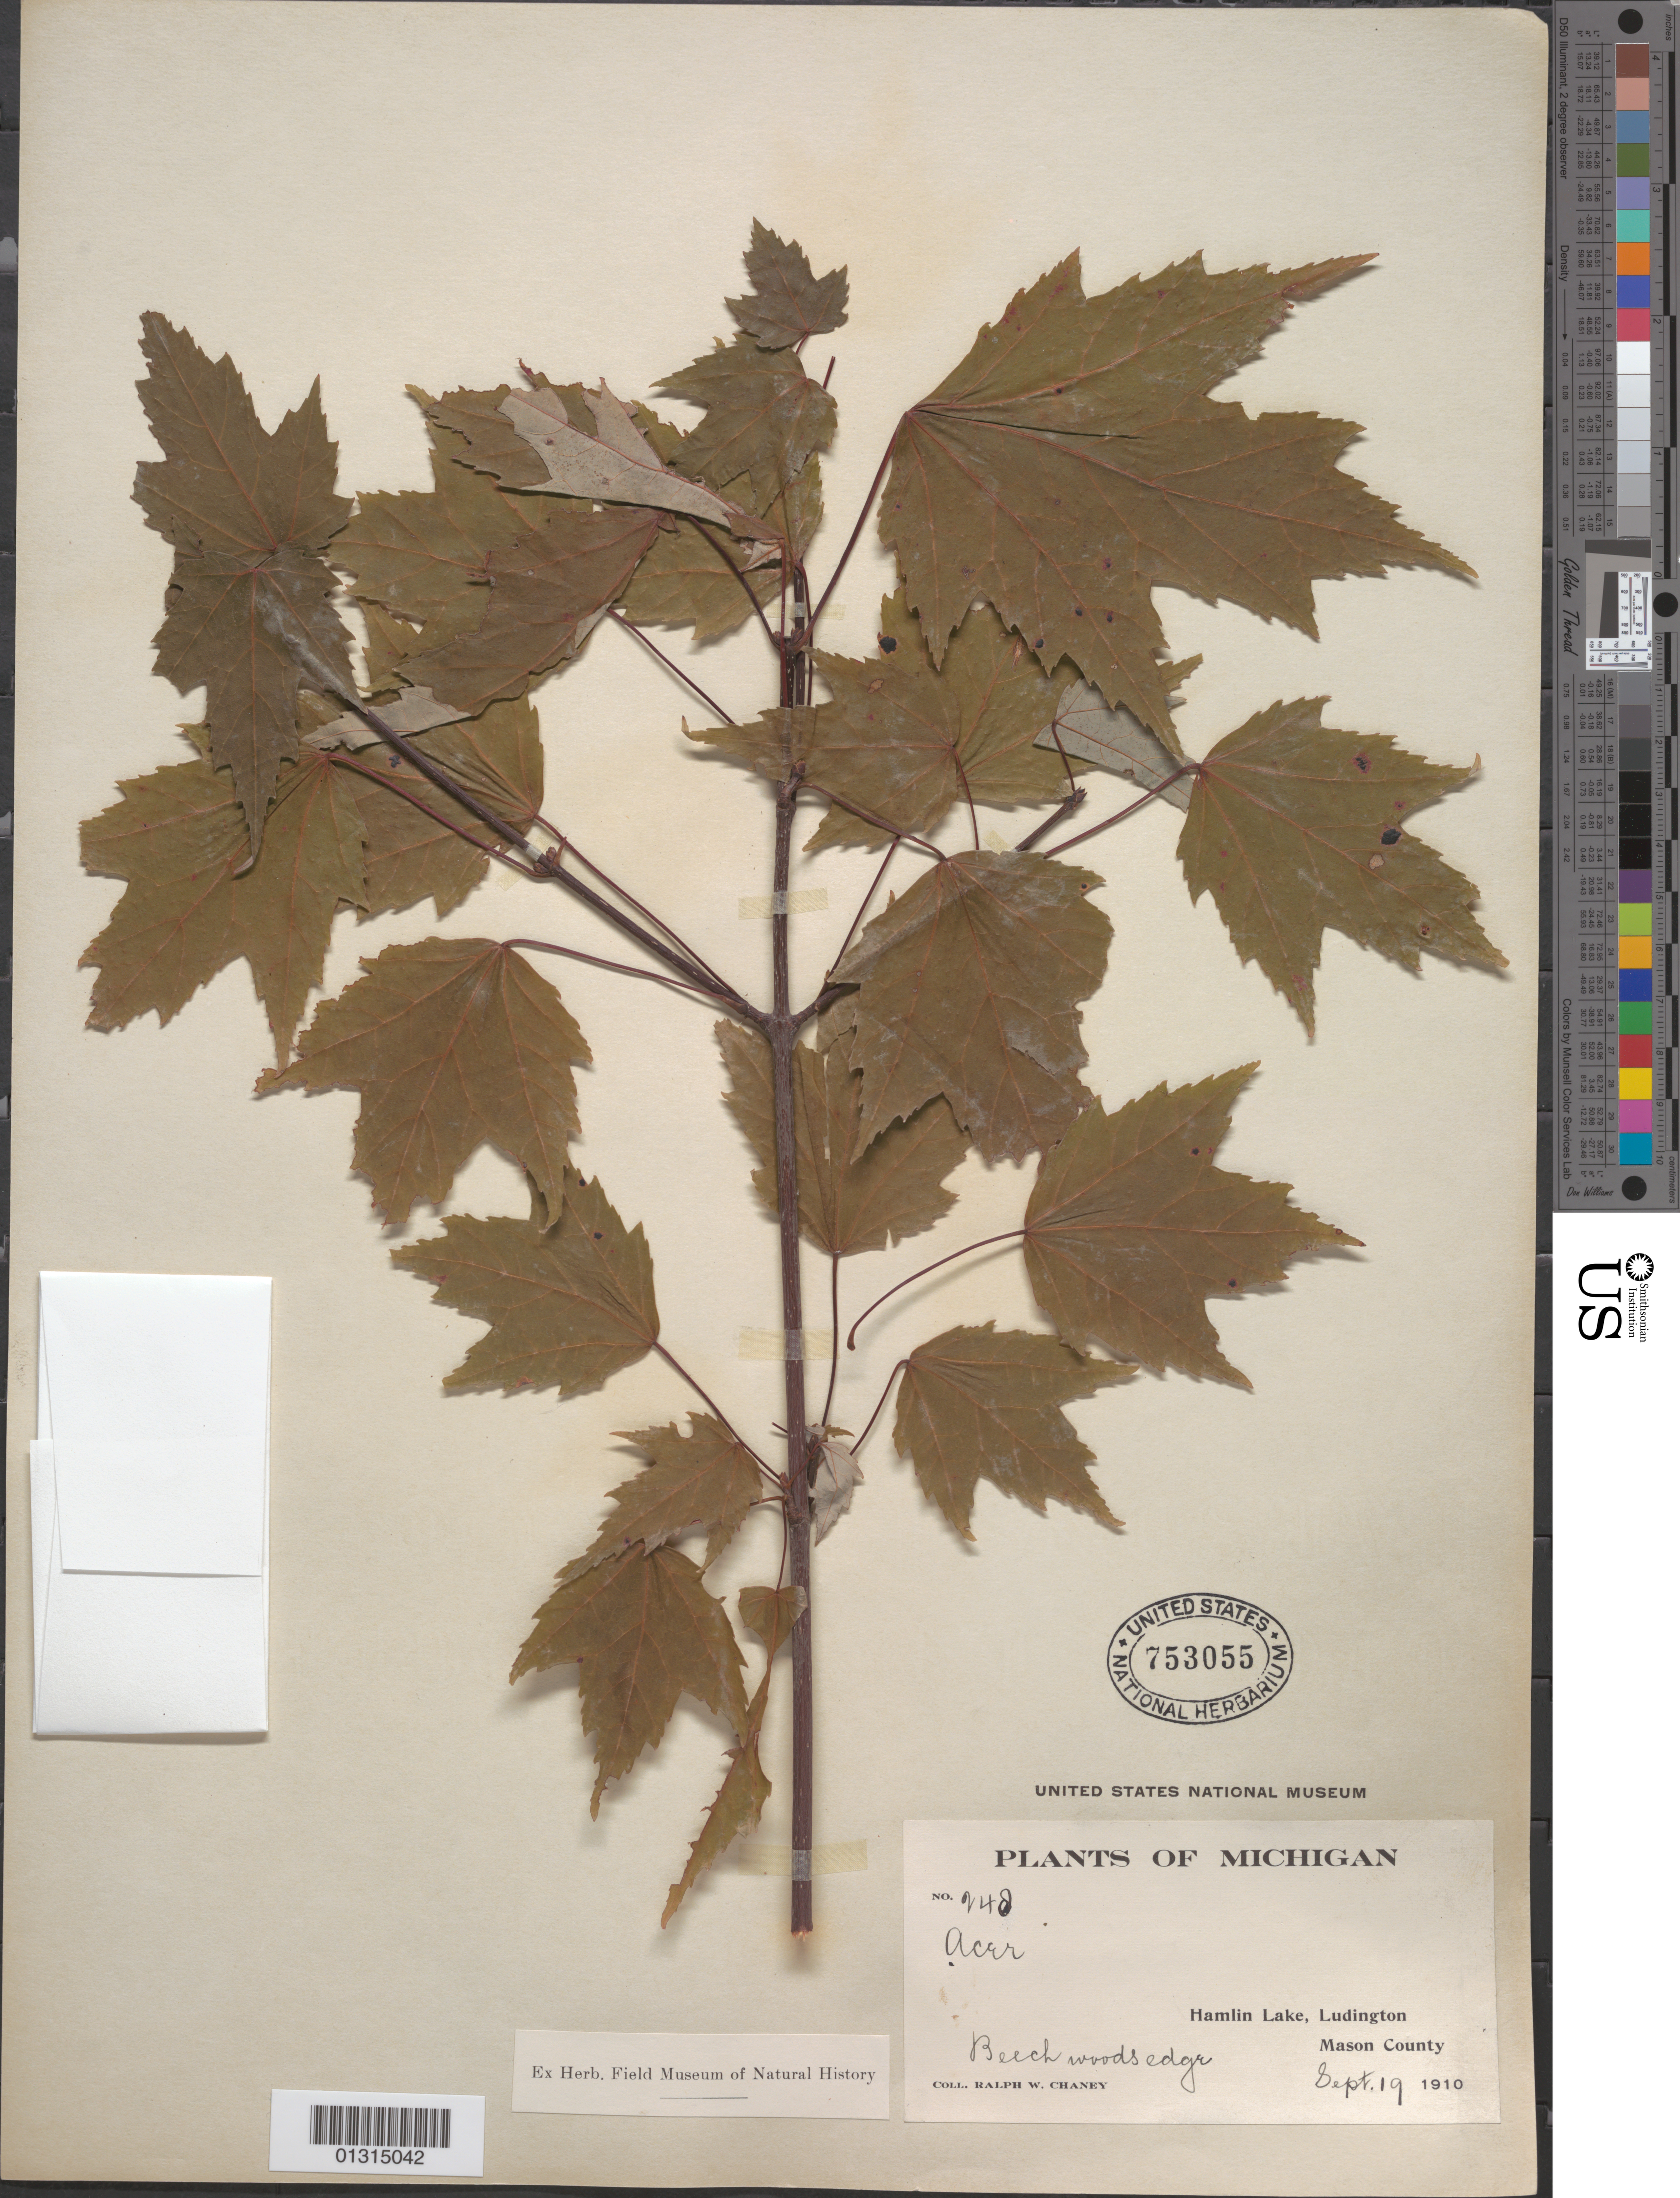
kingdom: Plantae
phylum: Tracheophyta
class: Magnoliopsida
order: Sapindales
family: Sapindaceae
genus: Acer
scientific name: Acer rubrum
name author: L.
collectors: R. Chaney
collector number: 248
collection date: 1910-09-19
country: United States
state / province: Michigan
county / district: Mason County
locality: Mason County, Hamlin Lake, Ludington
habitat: Beech woods edge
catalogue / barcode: US 753055